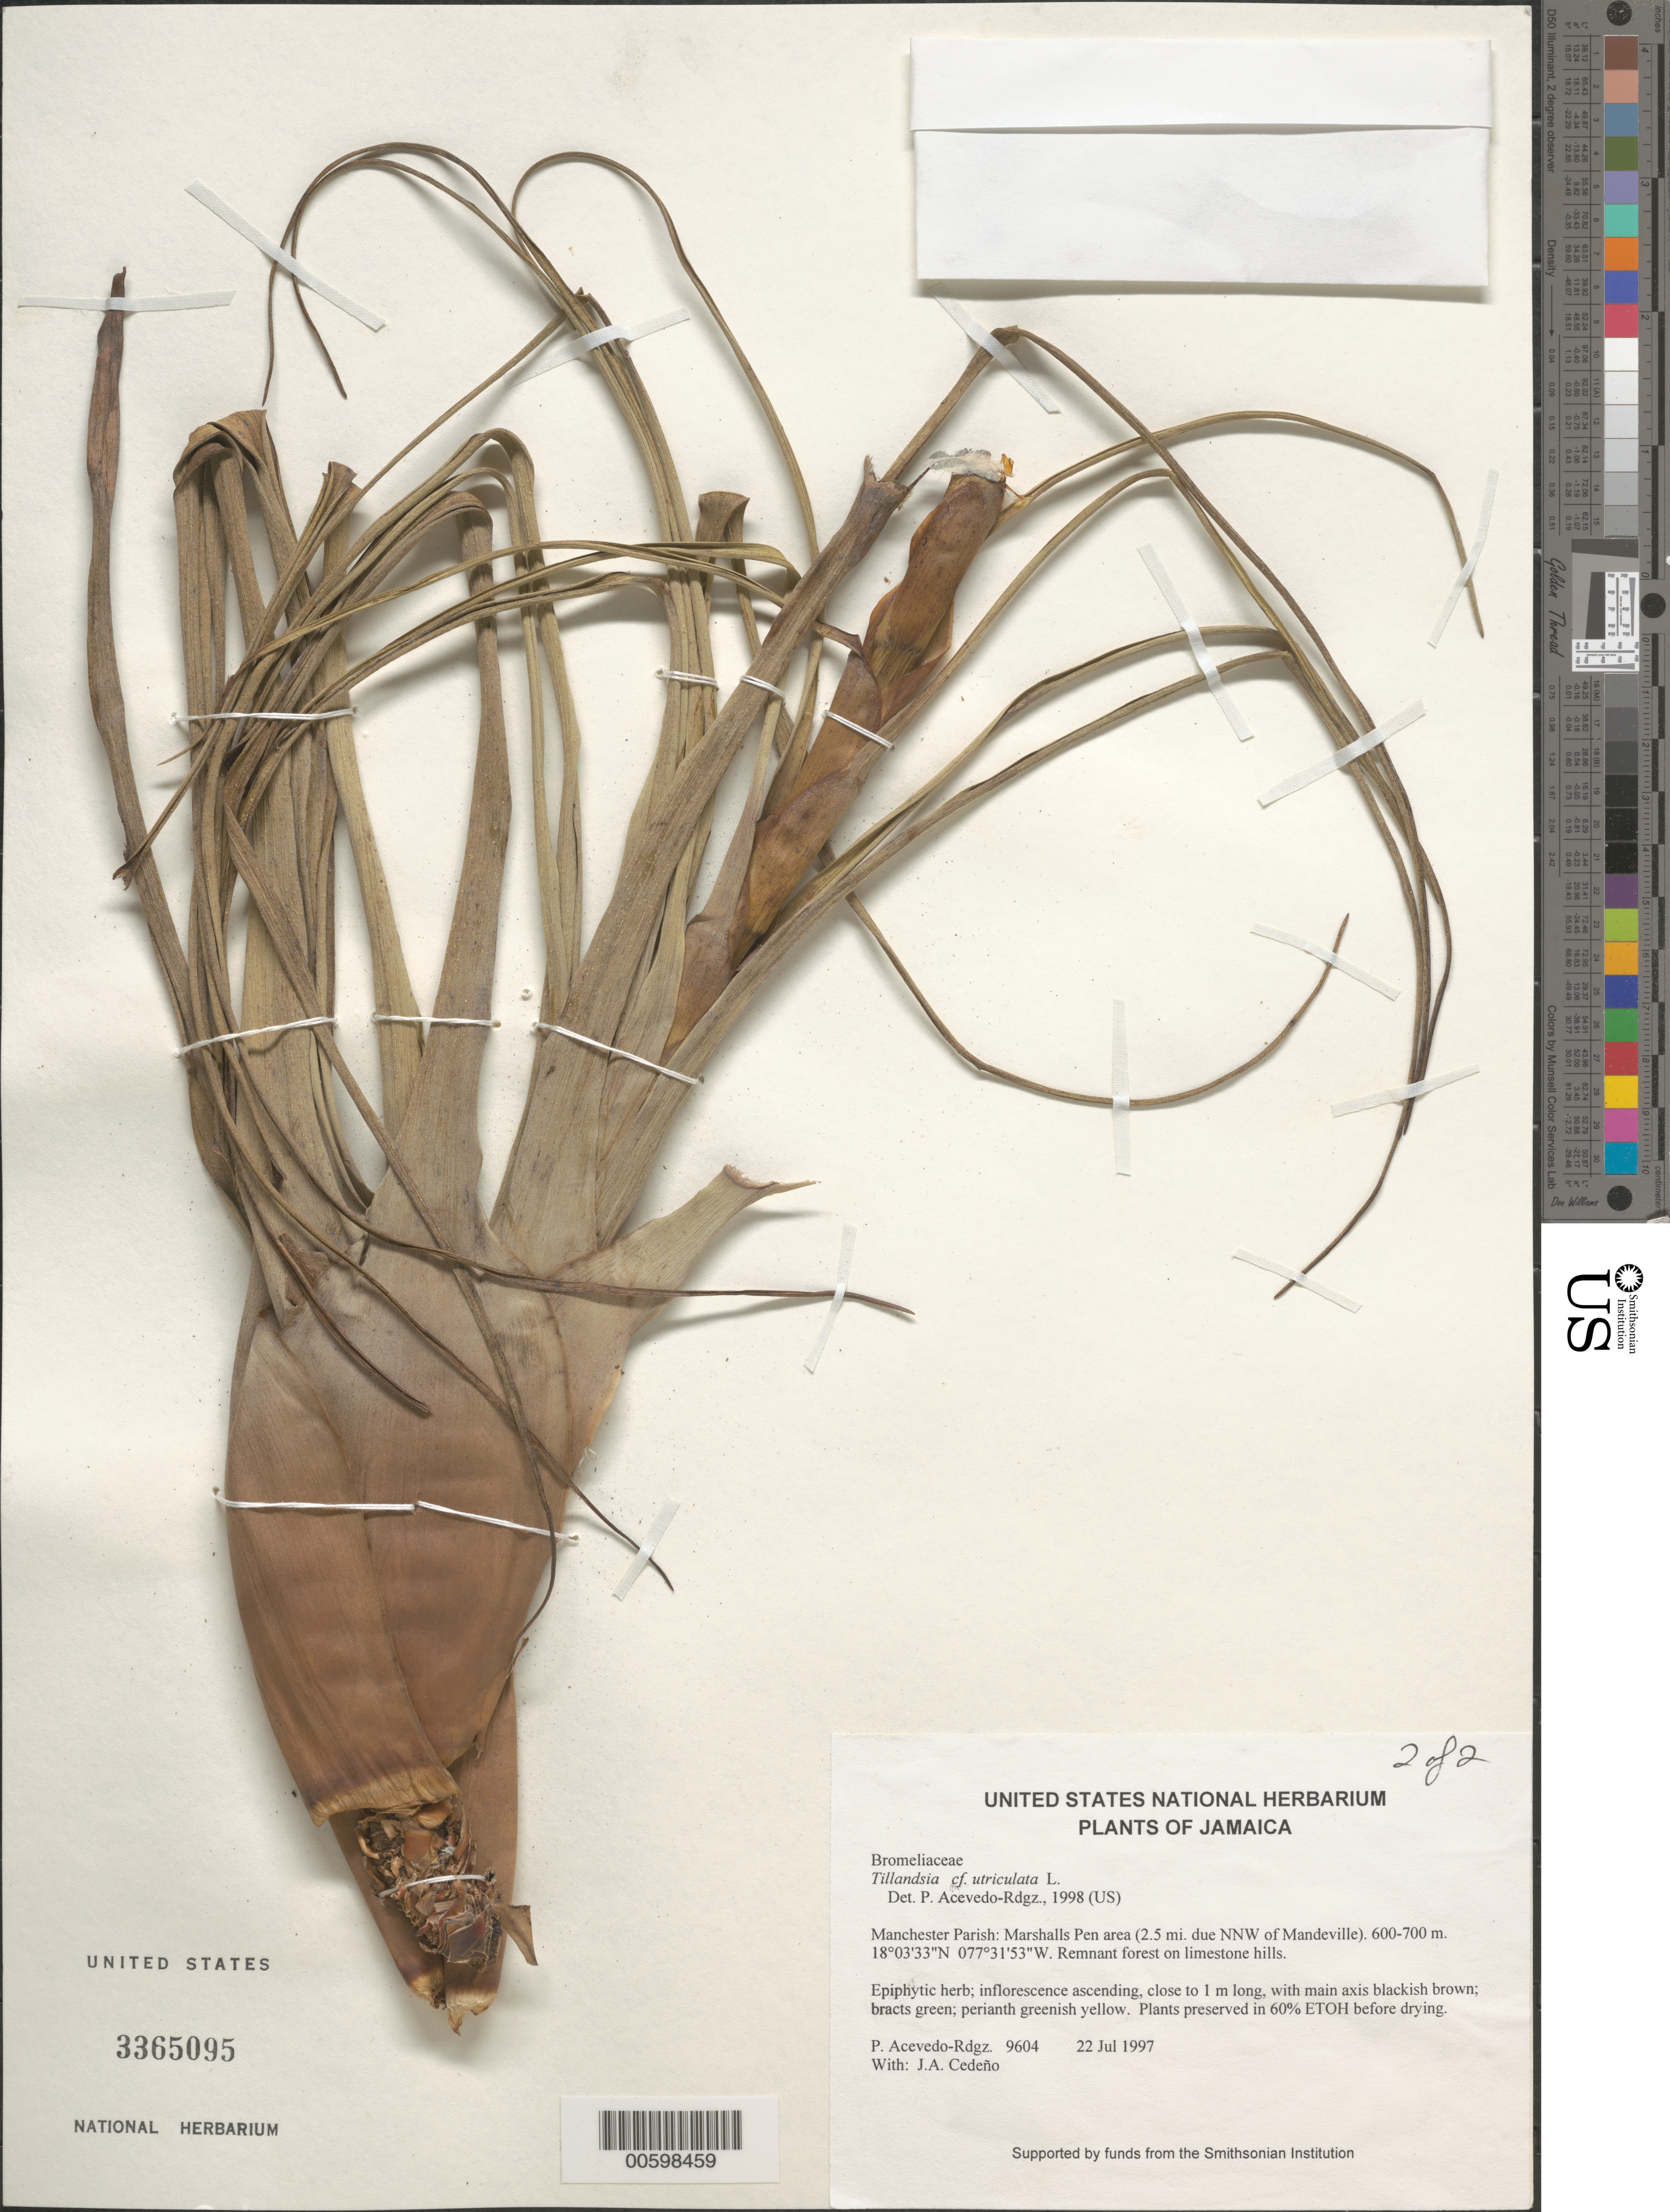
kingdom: Plantae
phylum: Tracheophyta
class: Liliopsida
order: Poales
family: Bromeliaceae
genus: Tillandsia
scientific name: Tillandsia utriculata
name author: L.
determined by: Acevedo-Rodríguez, P., (BOT), Smithsonian Institution - National Museum of Natural History (UNITED STATES)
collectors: P. Acevedo-Rodr. & J. A. Cedeño M.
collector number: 9604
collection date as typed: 22 Jul 1997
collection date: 1997-07-22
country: Jamaica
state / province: Manchester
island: Jamaica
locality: Manchester Parish: Marshalls Pen area (2.5 mi. due NNW of Mandeville).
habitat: Remnant forest on limestone hills.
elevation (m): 600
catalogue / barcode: US 3365095